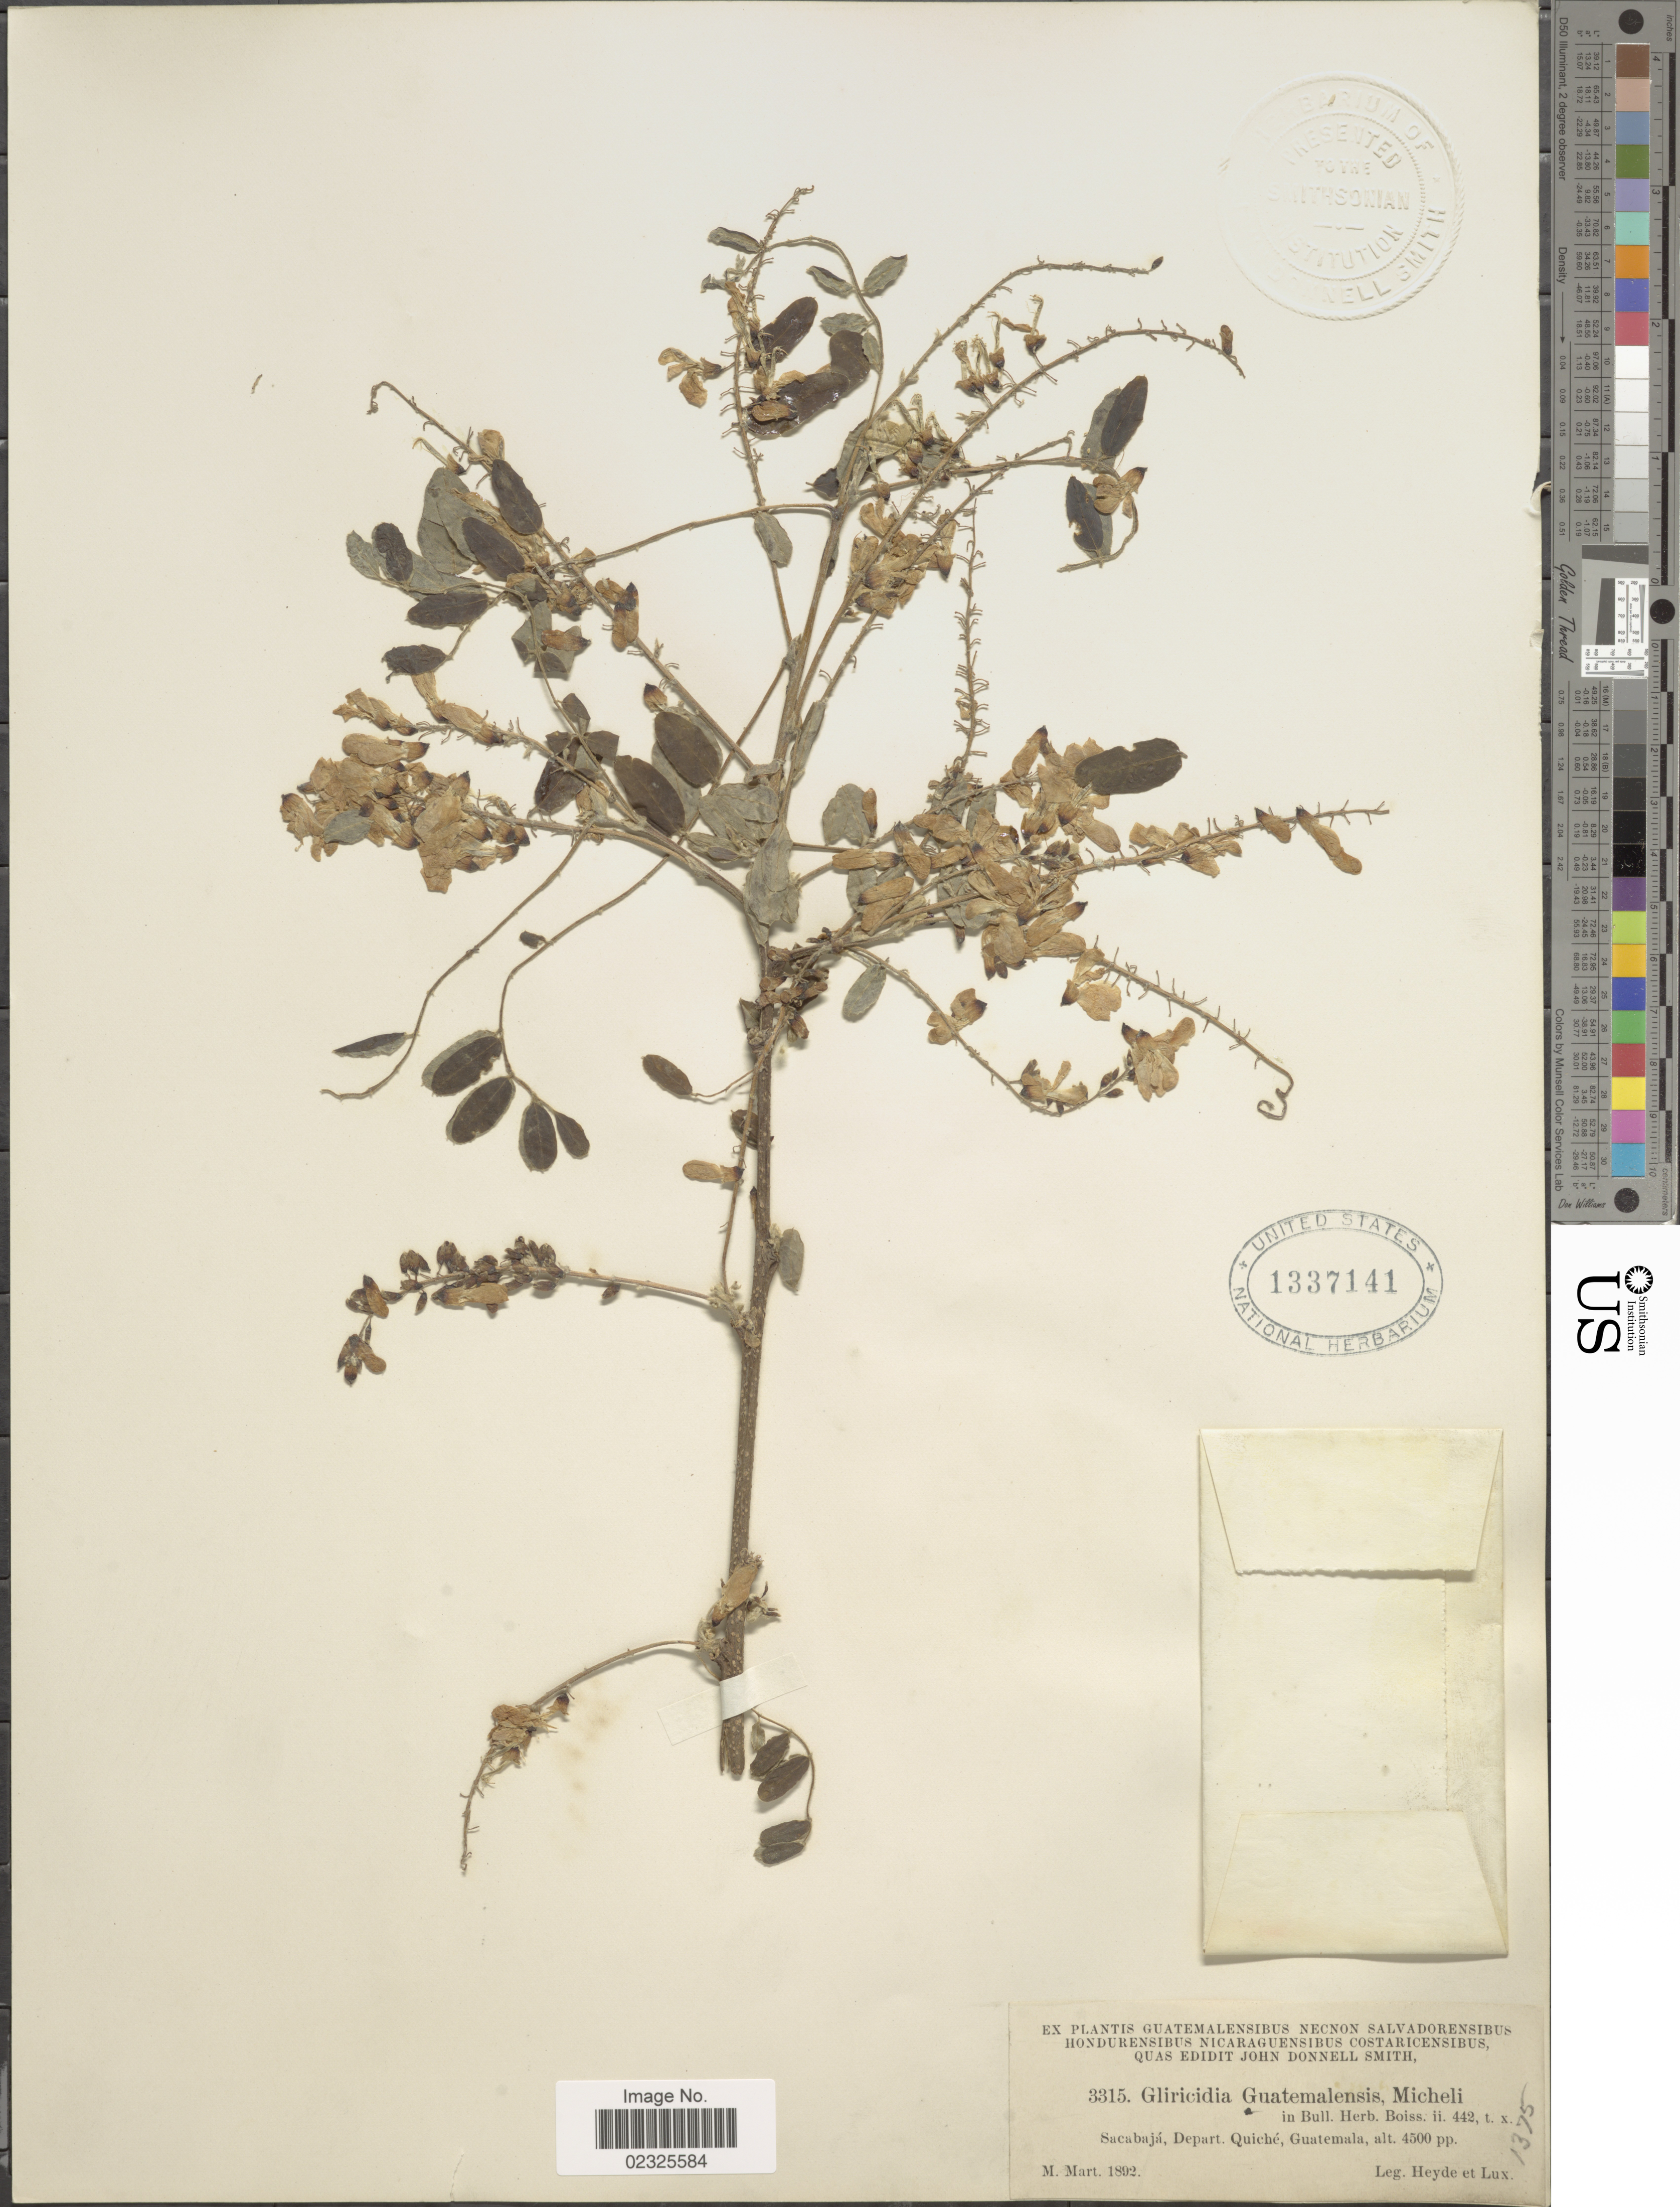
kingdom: Plantae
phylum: Tracheophyta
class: Magnoliopsida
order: Fabales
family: Fabaceae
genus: Gliricidia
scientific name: Gliricidia ehrenbergii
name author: (Schltdl.) Rydb.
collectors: Heyde & Lux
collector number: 3315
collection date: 1892-03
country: Guatemala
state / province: El Quiché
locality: Sacabaja, depart. Quiche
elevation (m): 1372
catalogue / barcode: US 1337141